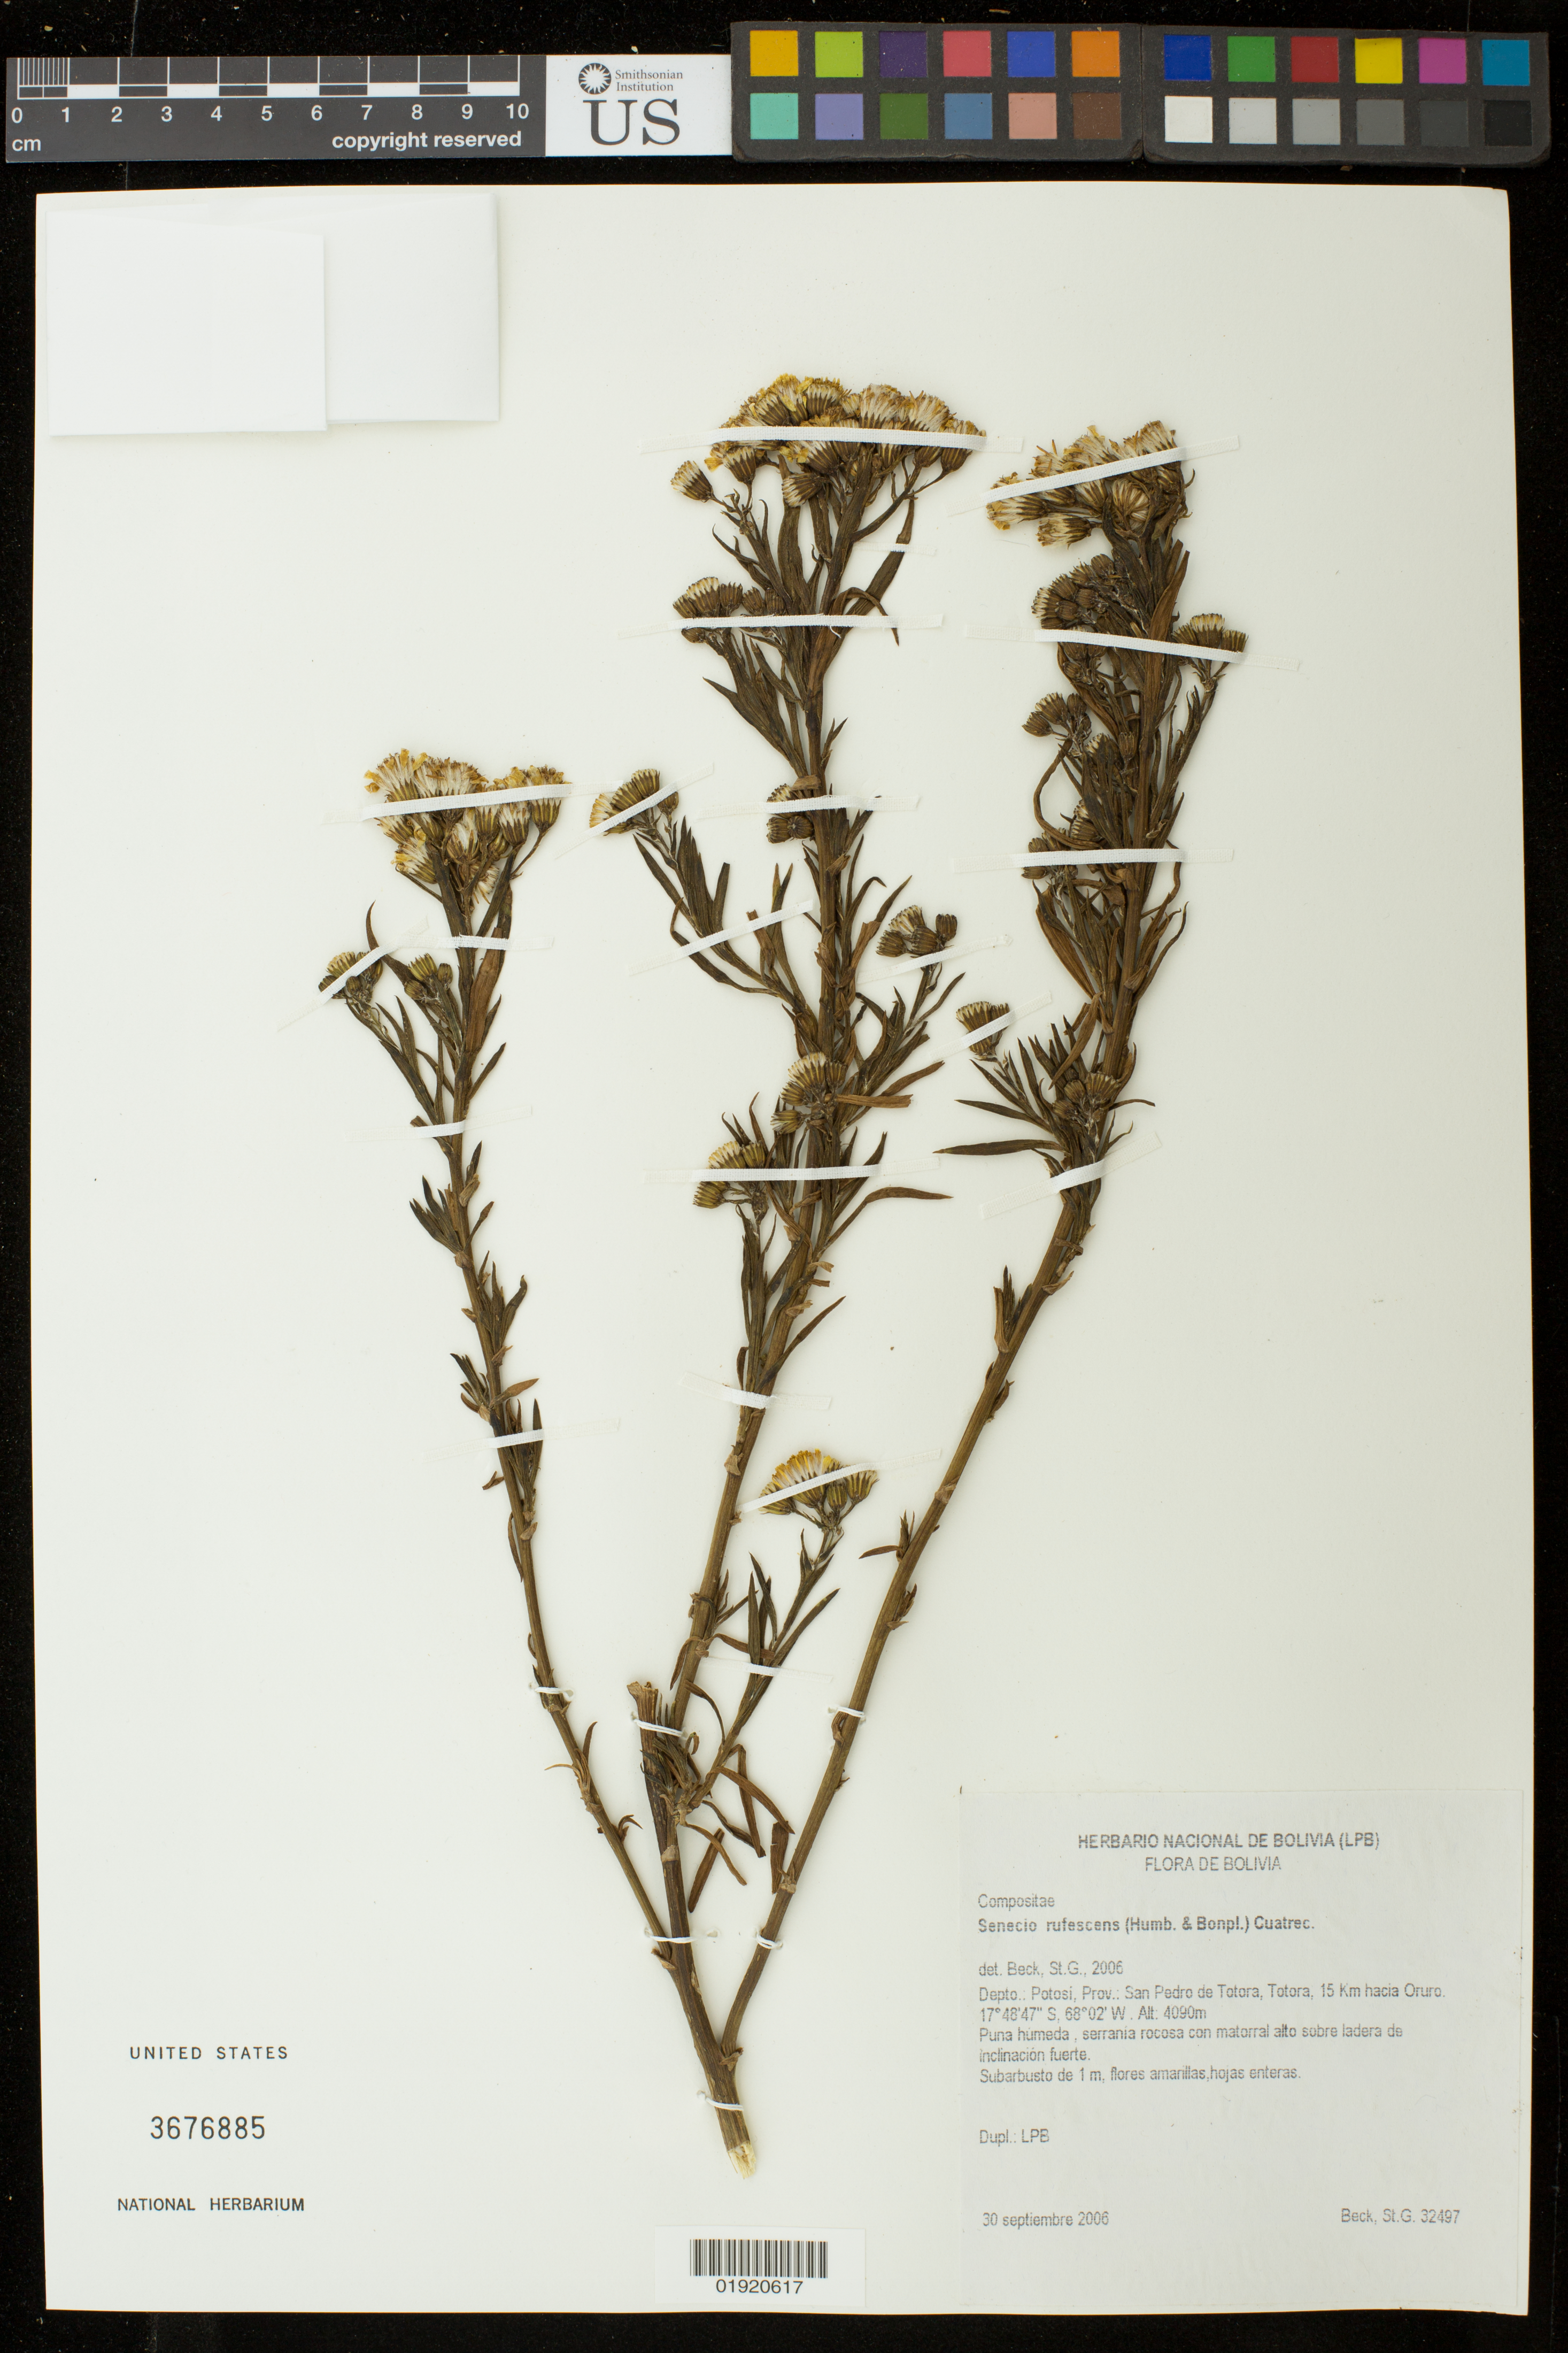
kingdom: Plantae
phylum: Tracheophyta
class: Magnoliopsida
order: Asterales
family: Asteraceae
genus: Senecio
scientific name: Senecio rufescens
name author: (Bonpl.) Cuatrec.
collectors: S. Beck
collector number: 32497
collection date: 2006-09-30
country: Bolivia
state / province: Potosi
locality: Depto.: POtosi, Prov.: San Pedro de Totora, Totora, 15 km hacia Oruro.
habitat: Puna humeda, serrania rocosa con matorral alto sobre ladera de inclinacion fuerte.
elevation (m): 4090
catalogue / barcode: US 3676885